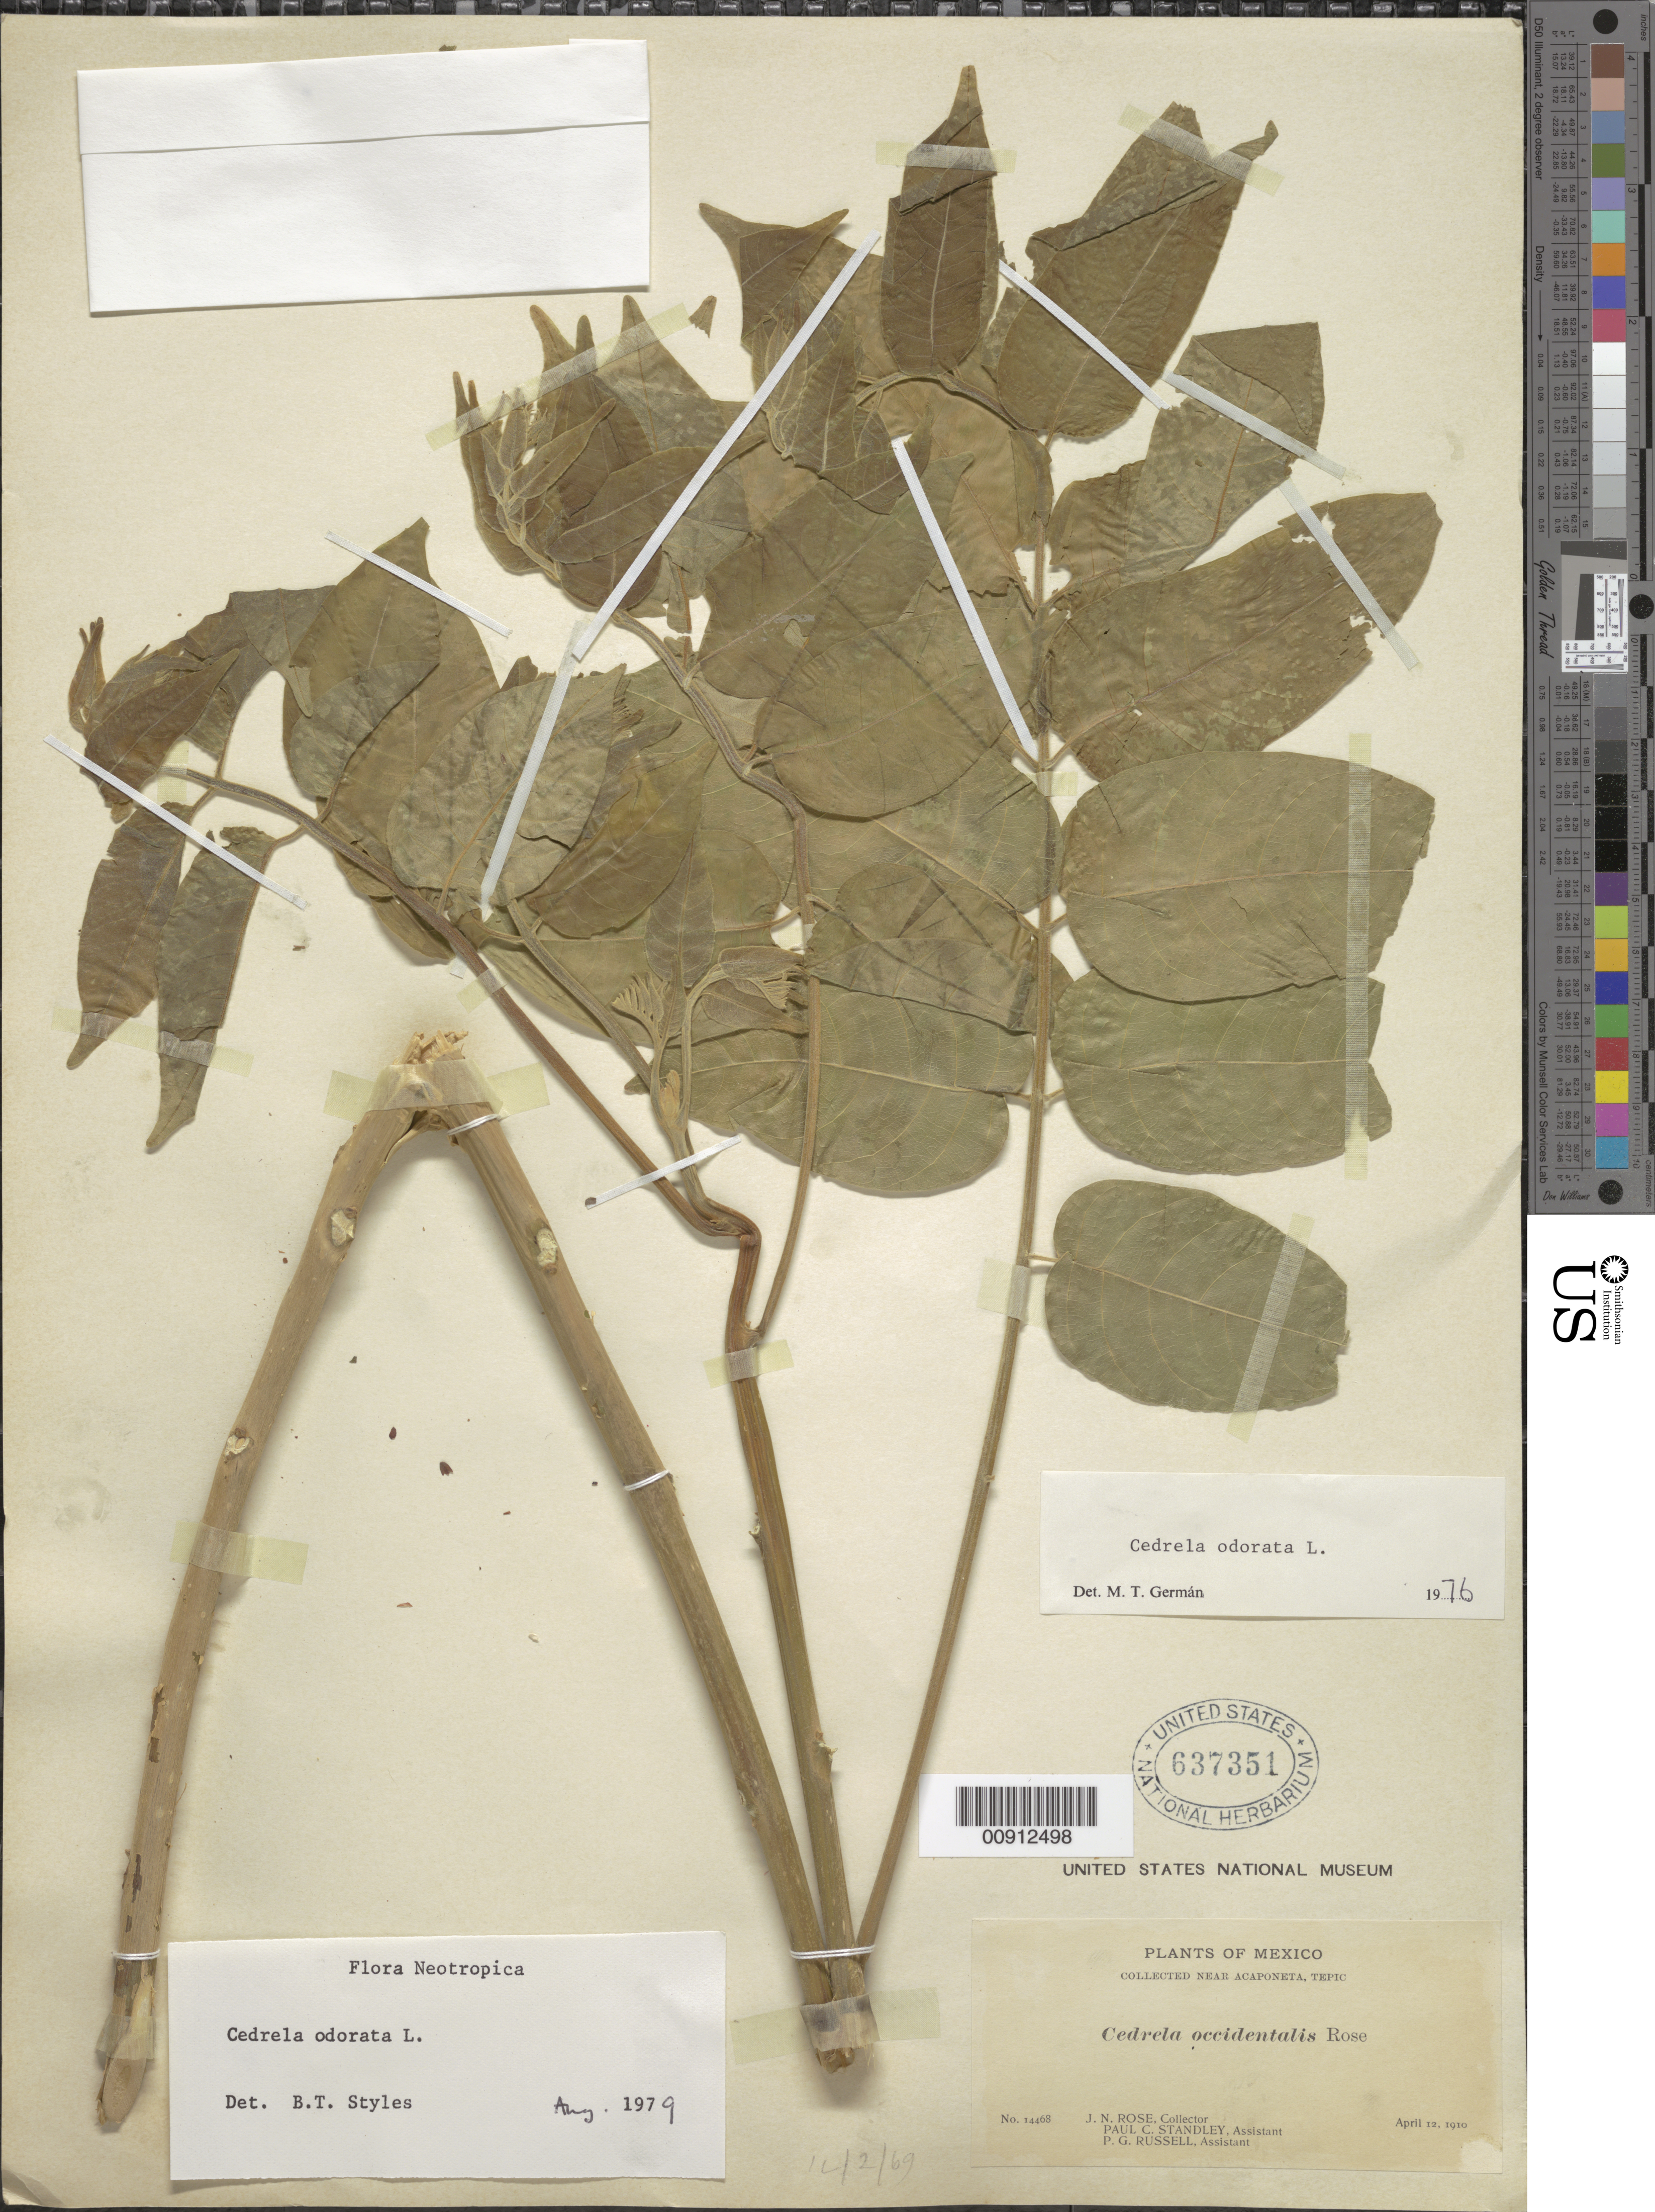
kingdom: Plantae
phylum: Tracheophyta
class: Magnoliopsida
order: Sapindales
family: Meliaceae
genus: Cedrela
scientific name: Cedrela odorata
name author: L.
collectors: J. N. Rose, P. C. Standley & P. G. Russell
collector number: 14468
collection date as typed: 12 Apr 1910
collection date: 1910-04-12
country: Mexico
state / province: Nayarit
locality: Near Acaponeta, Tepic.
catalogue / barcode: US 637351